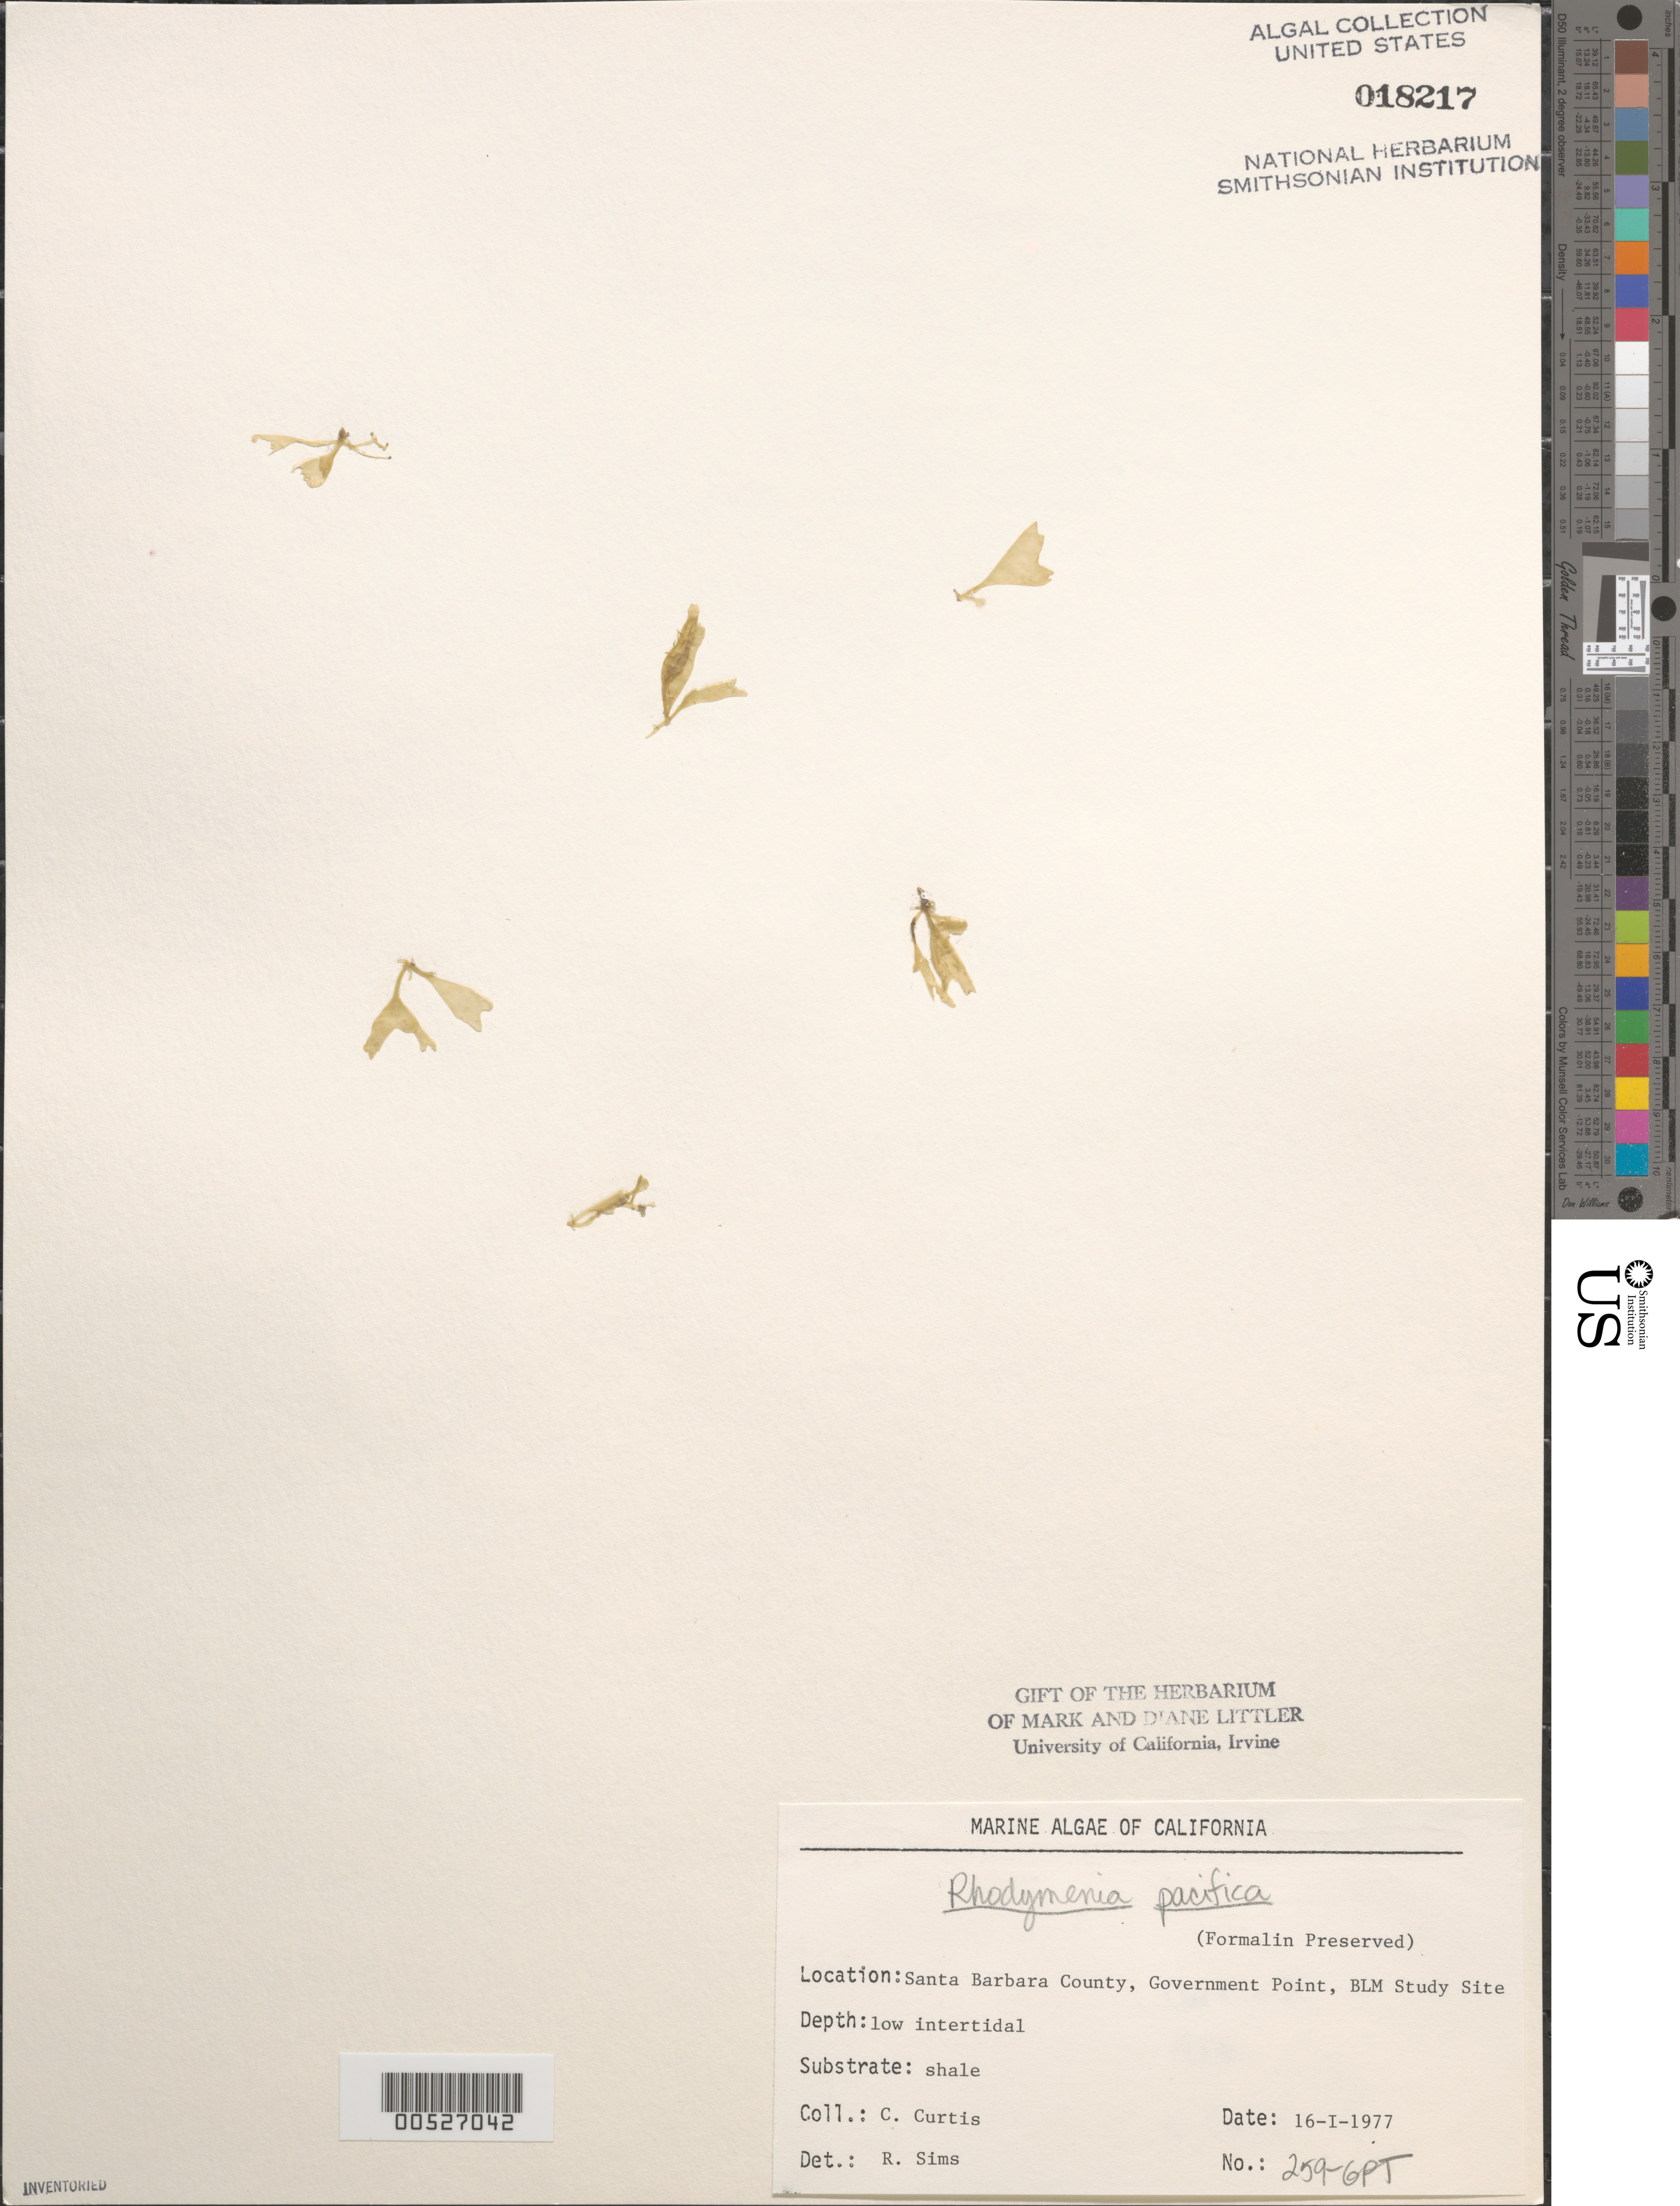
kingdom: Plantae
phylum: Rhodophyta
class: Florideophyceae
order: Rhodymeniales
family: Rhodymeniaceae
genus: Rhodymenia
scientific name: Rhodymenia pacifica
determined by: Sims, Robert H.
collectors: C. Curtis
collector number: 259-gpt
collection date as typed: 16 Jan 1977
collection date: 1977-01-16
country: United States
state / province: California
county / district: Santa Barbara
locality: Government Point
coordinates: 34 26'31"N, 120 24'06"W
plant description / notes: BLM-SOCALBIGHT Rocky Intertidal Survey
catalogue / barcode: US 18217